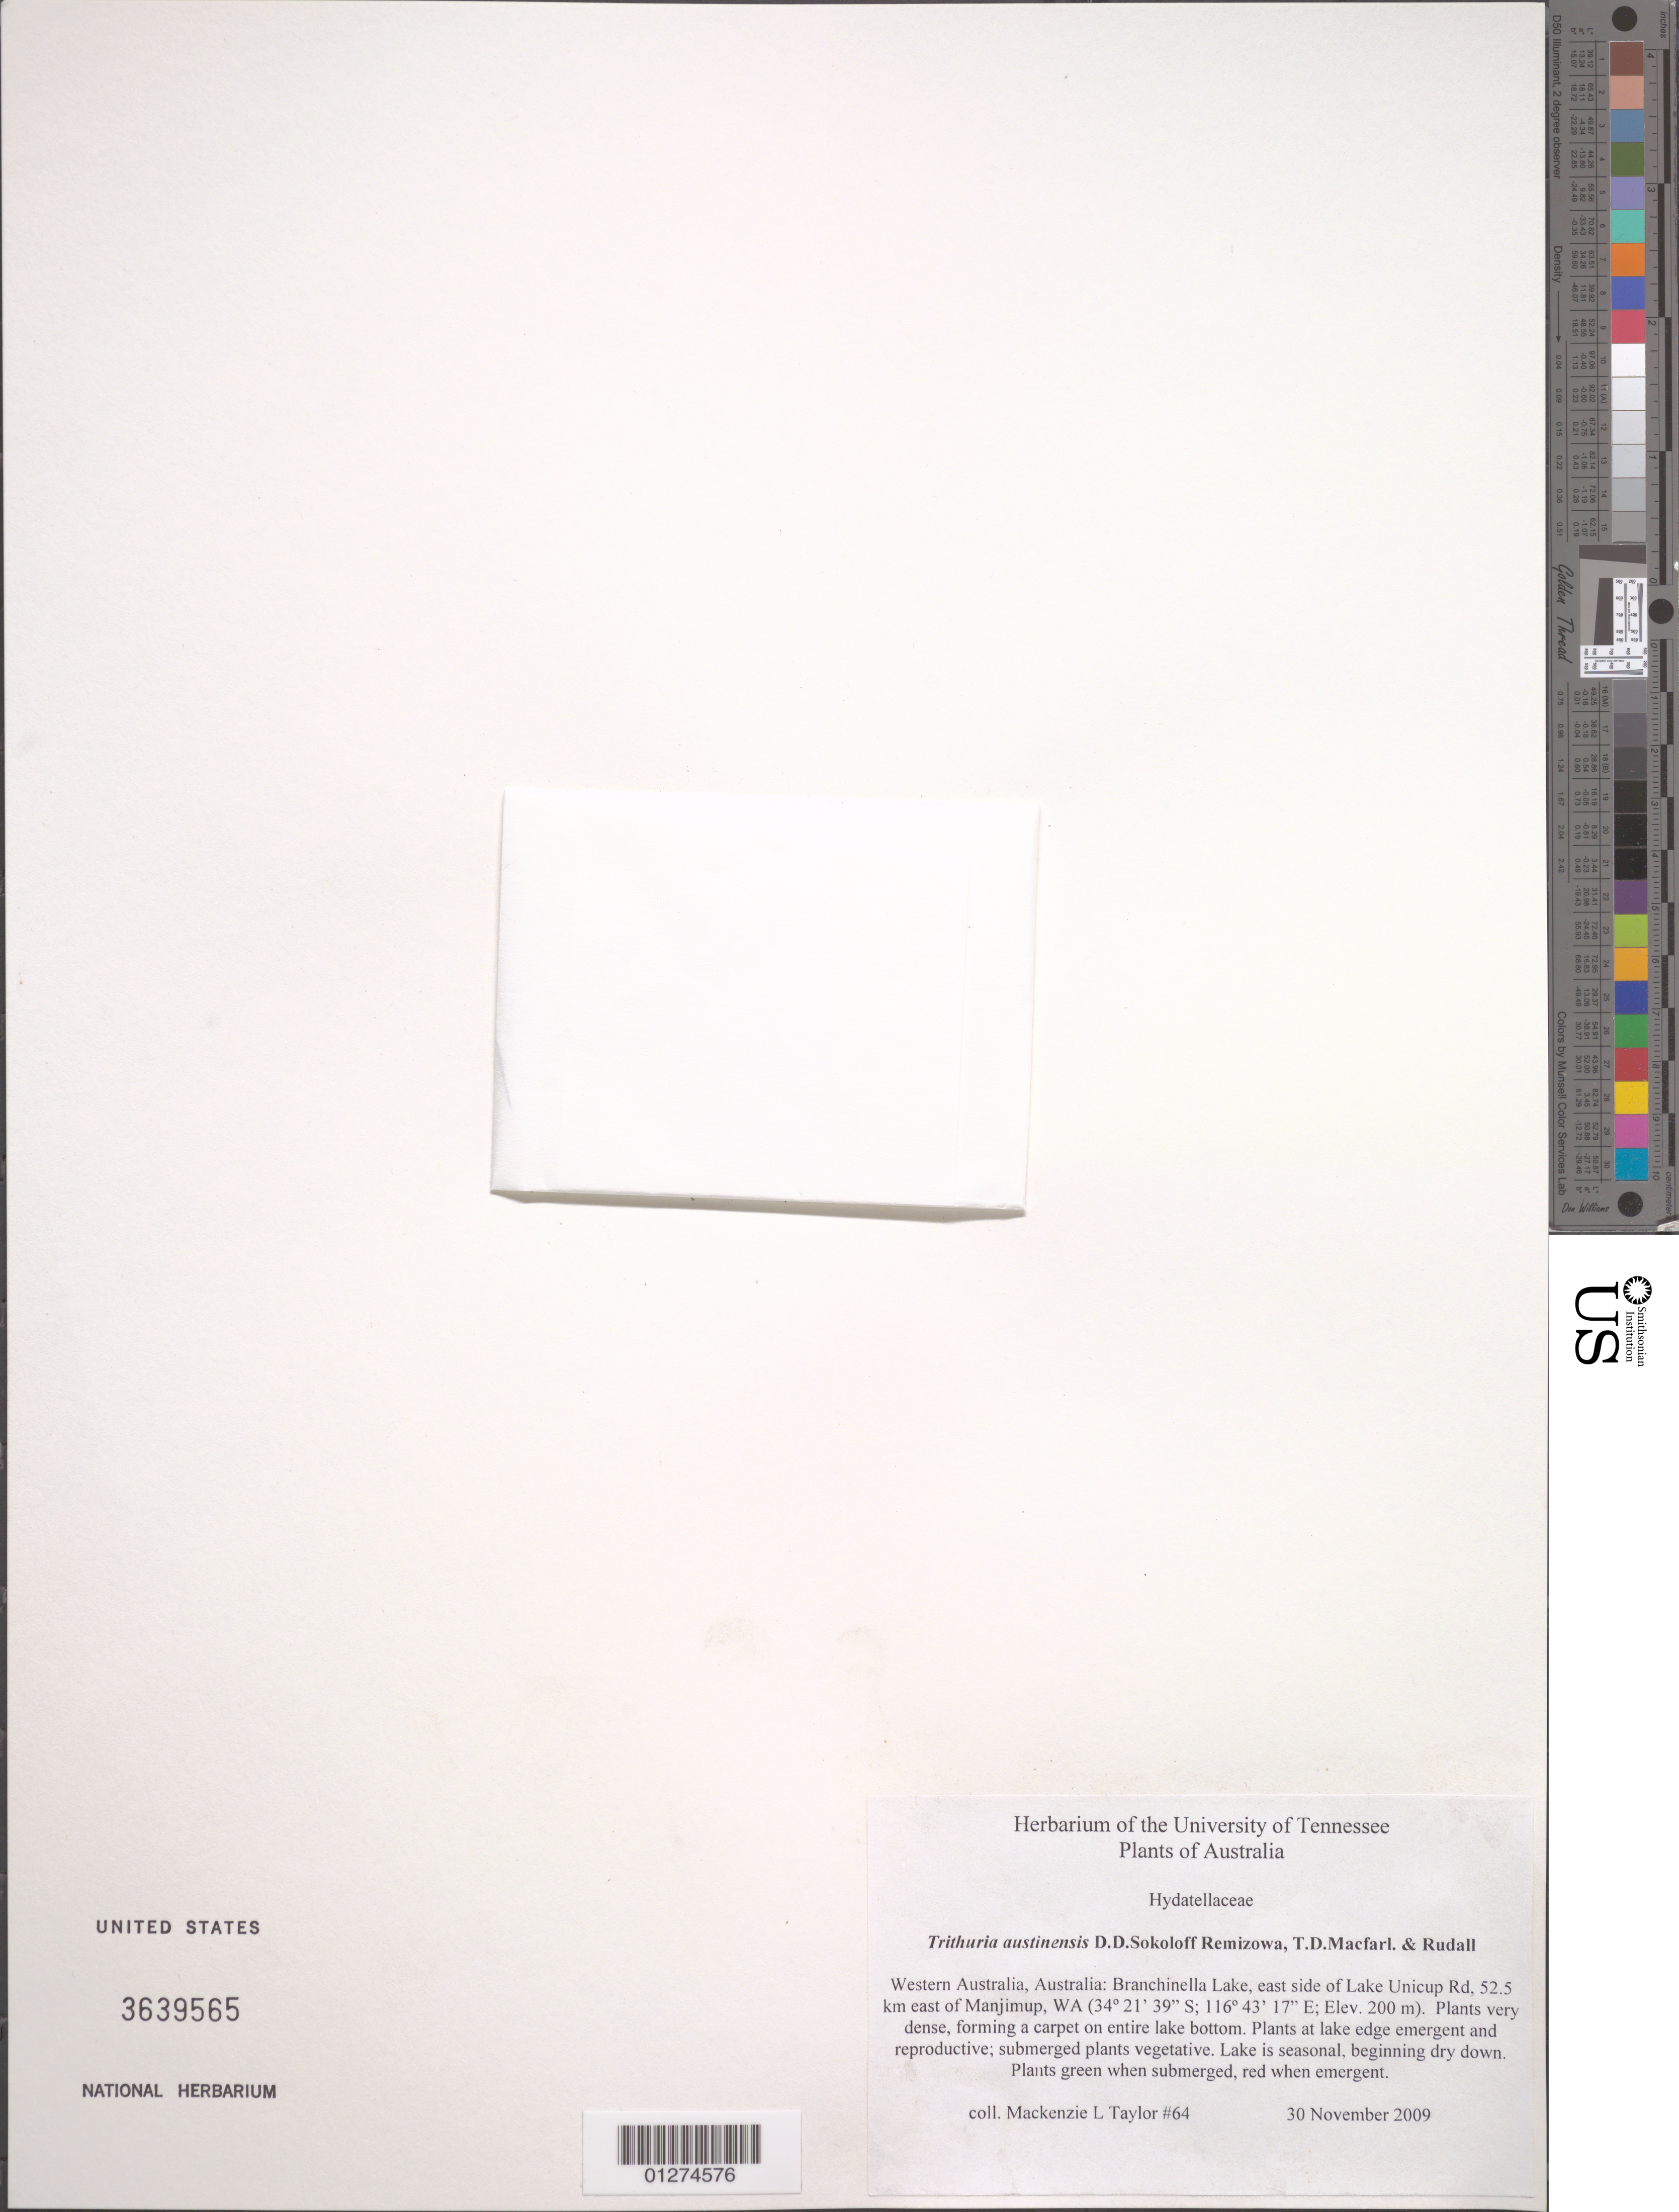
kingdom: Plantae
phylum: Tracheophyta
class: Magnoliopsida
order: Nymphaeales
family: Hydatellaceae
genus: Trithuria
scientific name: Trithuria austinensis D.D. Sokoloff et al.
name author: D.D. Sokoloff & et al.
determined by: Taylor, M.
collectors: M. Taylor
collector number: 64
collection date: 2009-11-30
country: Australia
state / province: Western Australia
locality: Branchinella Lake, E side of Lake Unicup Rd, 52.5 km E of Manjimup, WA.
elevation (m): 200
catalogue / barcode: US 3639565